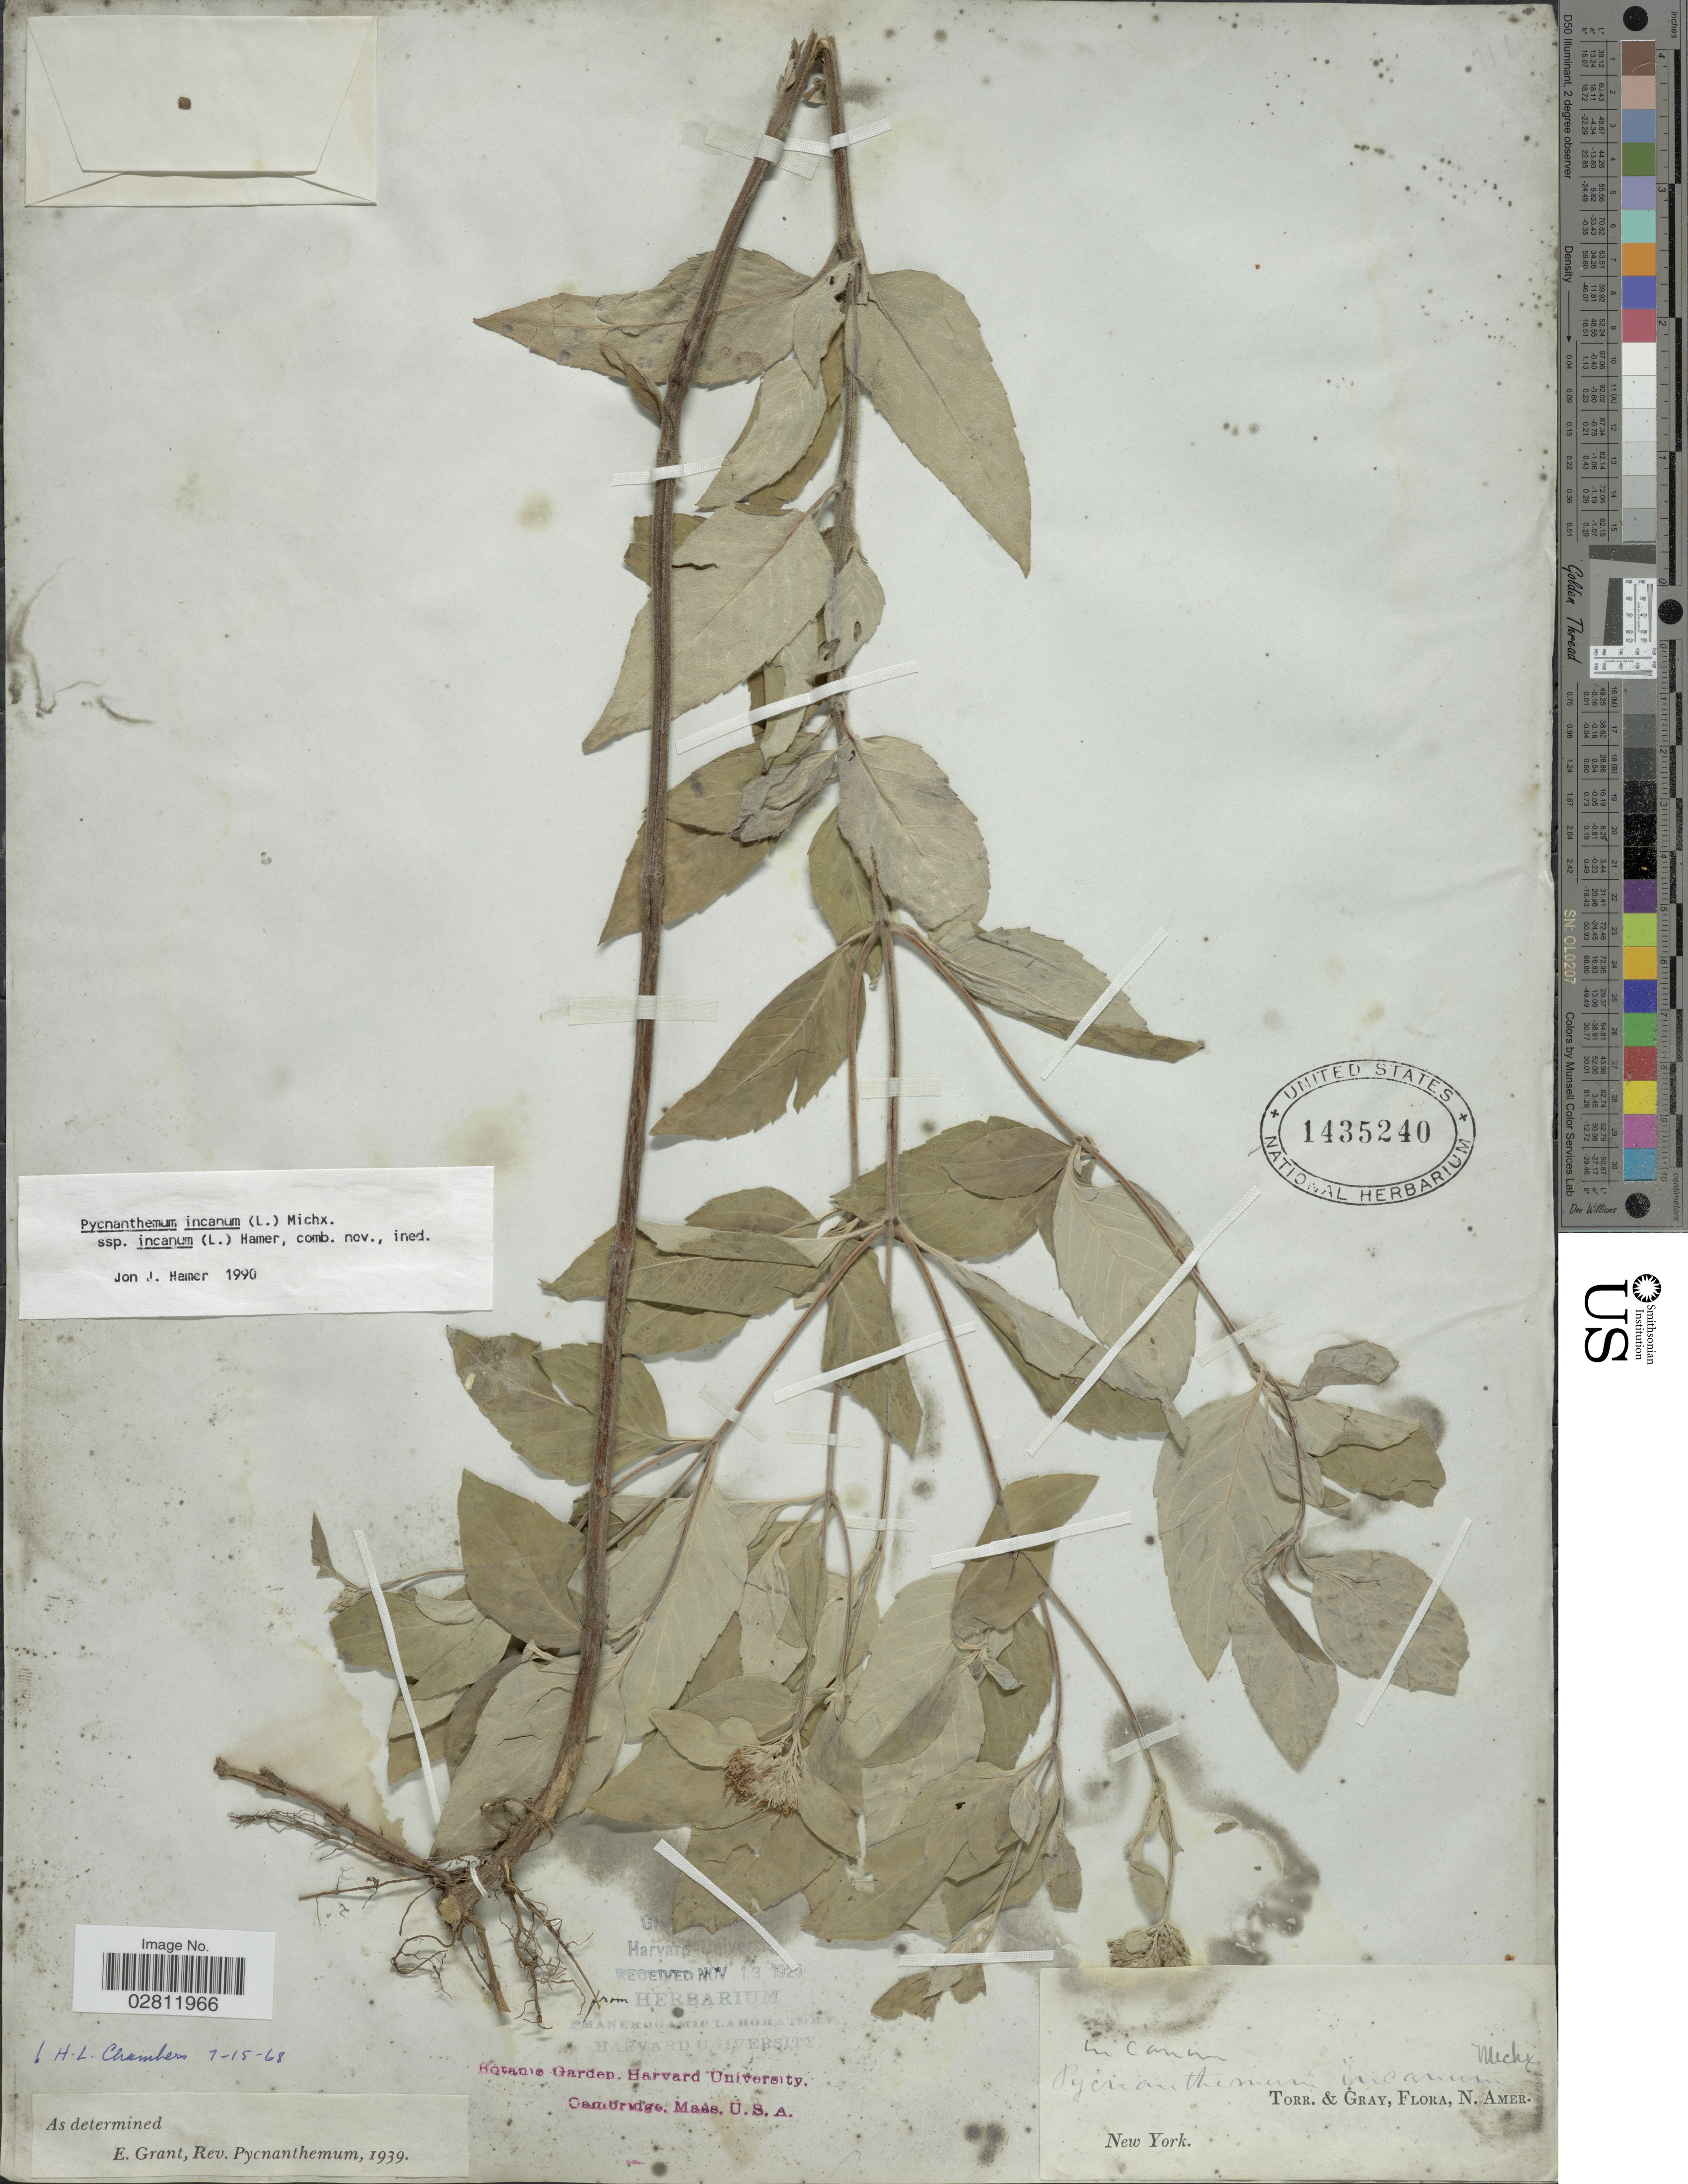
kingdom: Plantae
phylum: Tracheophyta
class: Magnoliopsida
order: Lamiales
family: Lamiaceae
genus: Pycnanthemum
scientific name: Pycnanthemum incanum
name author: (L.) Michx.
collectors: J. Torrey & -- Gray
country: United States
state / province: New York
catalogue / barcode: US 1435240